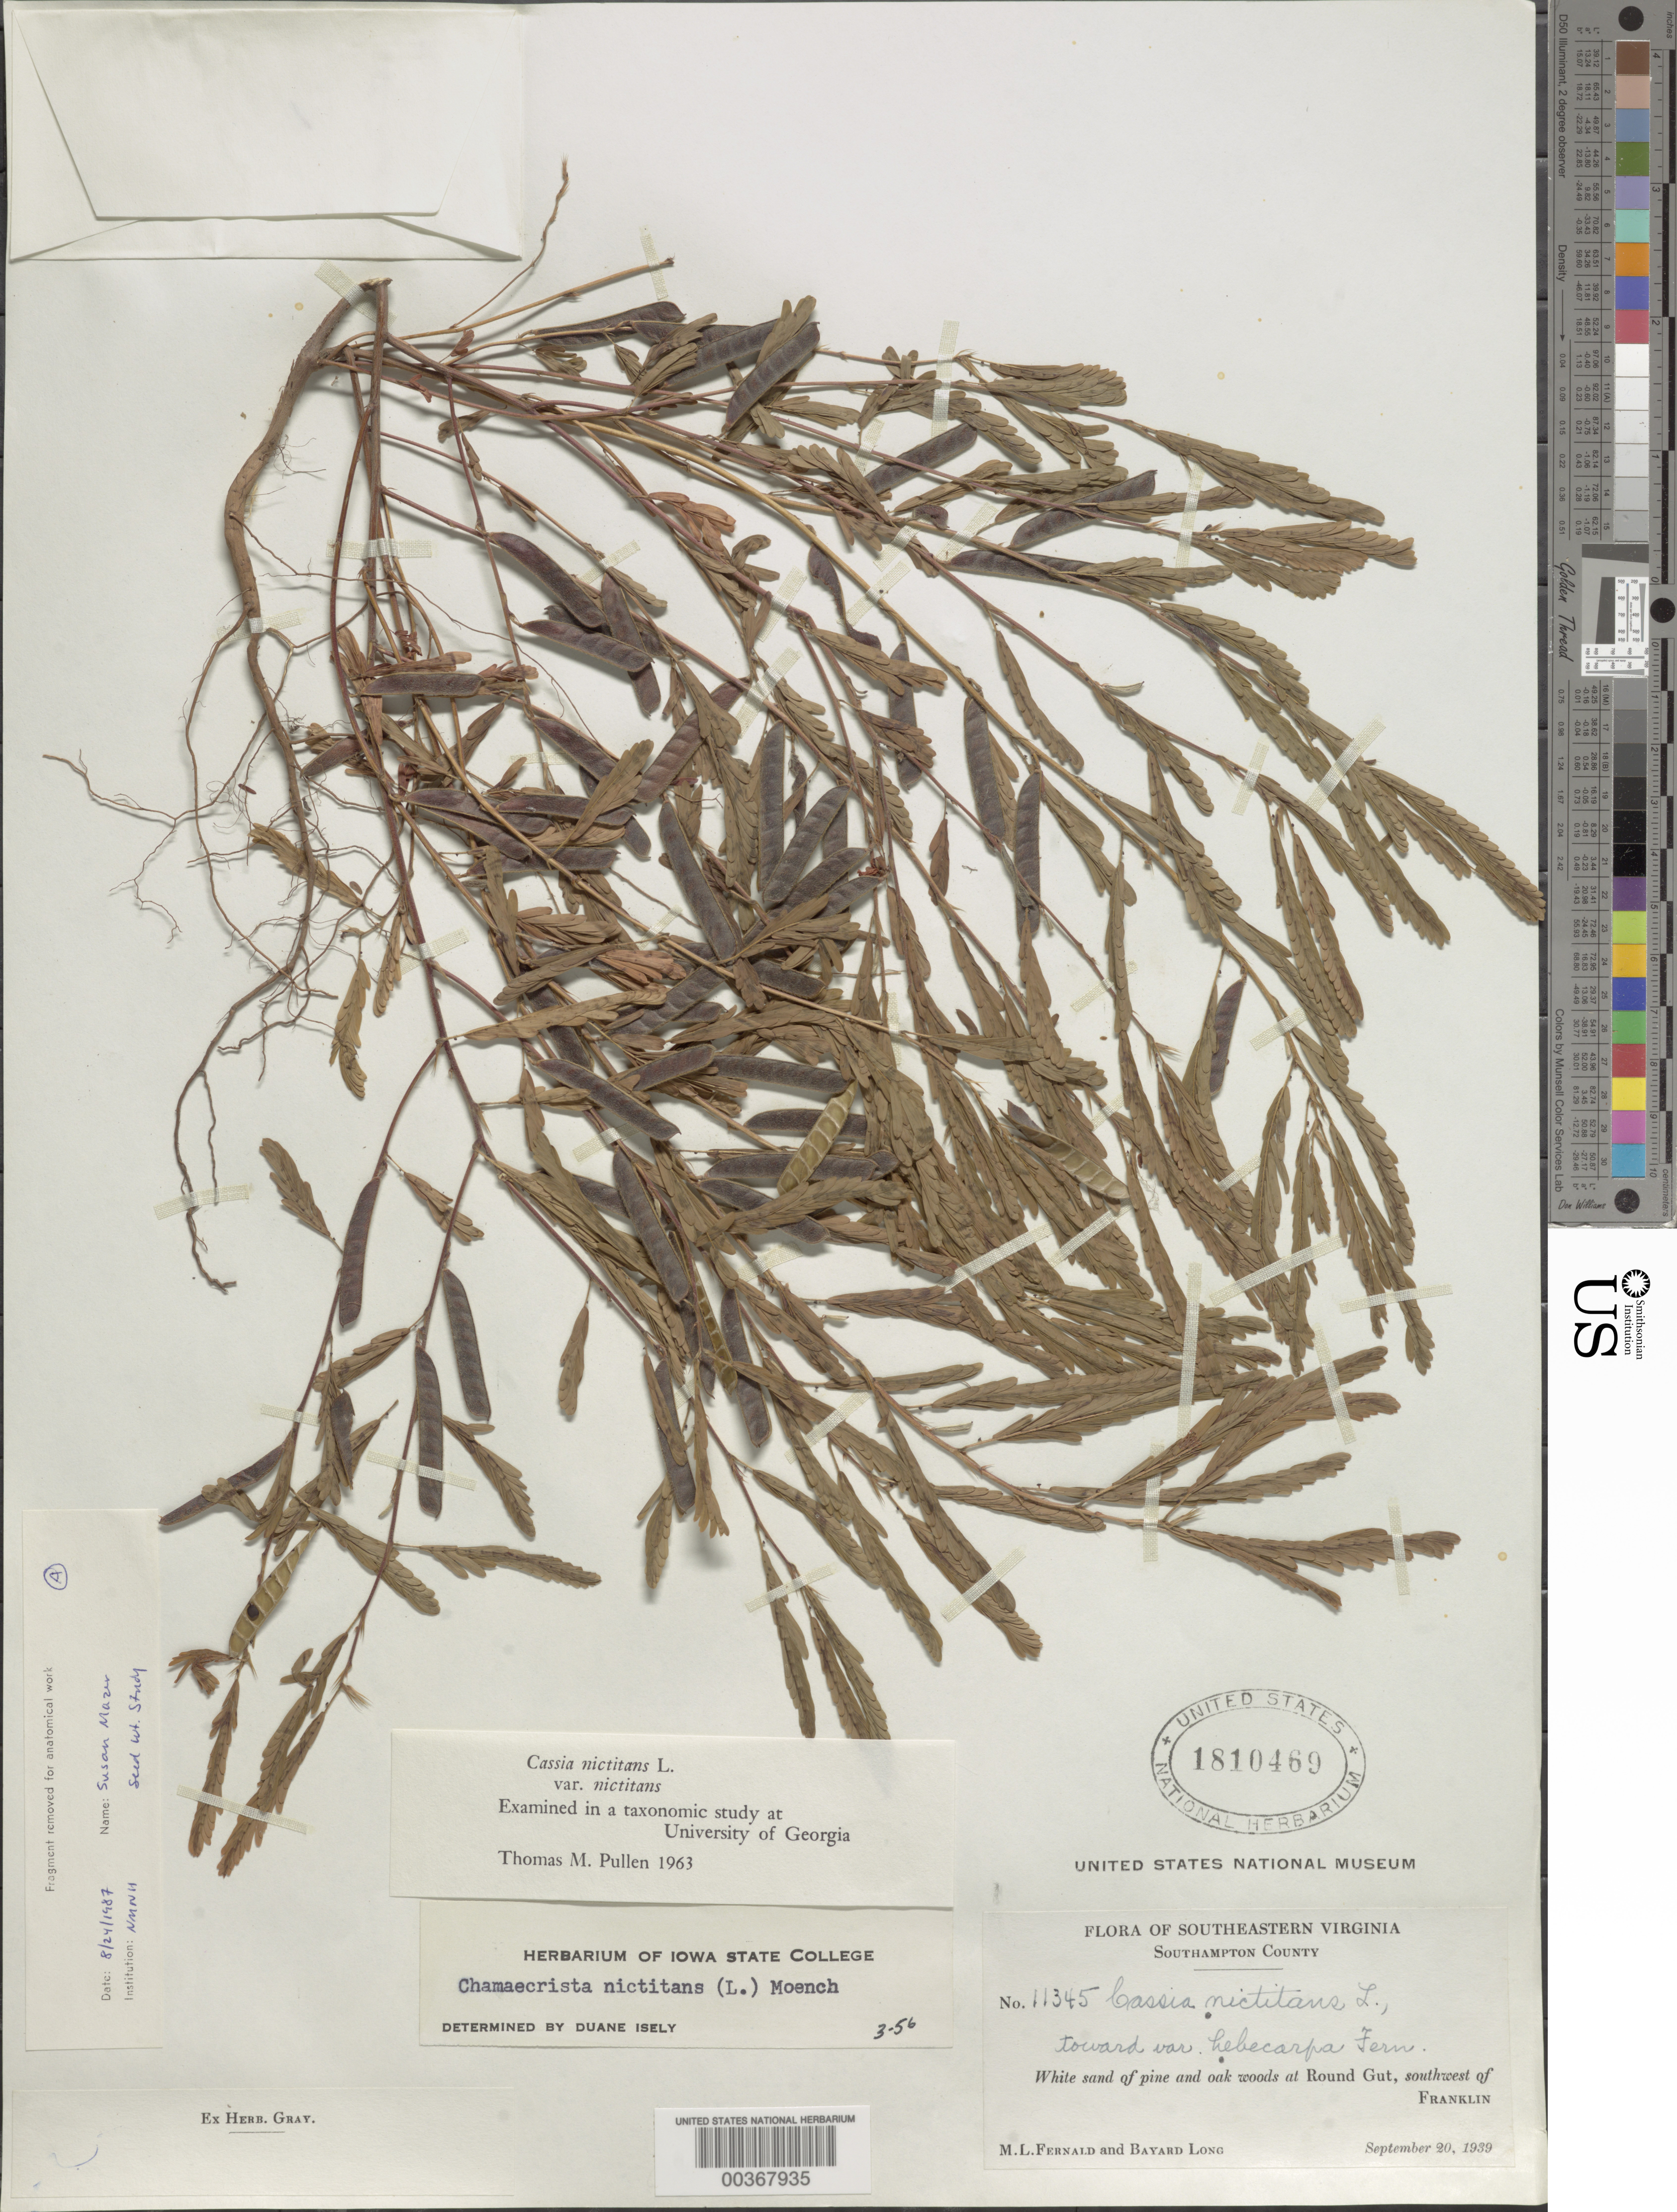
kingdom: Plantae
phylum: Tracheophyta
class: Magnoliopsida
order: Fabales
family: Fabaceae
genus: Chamaecrista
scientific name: Chamaecrista nictitans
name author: (L.) Moench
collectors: M. L. Fernald & B. H. Long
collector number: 11345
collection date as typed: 20 Sep 1939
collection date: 1939-09-20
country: United States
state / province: Virginia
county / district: Southampton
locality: Round gut, sw of franklin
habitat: White sand of pine and oak woods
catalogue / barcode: US 1810469